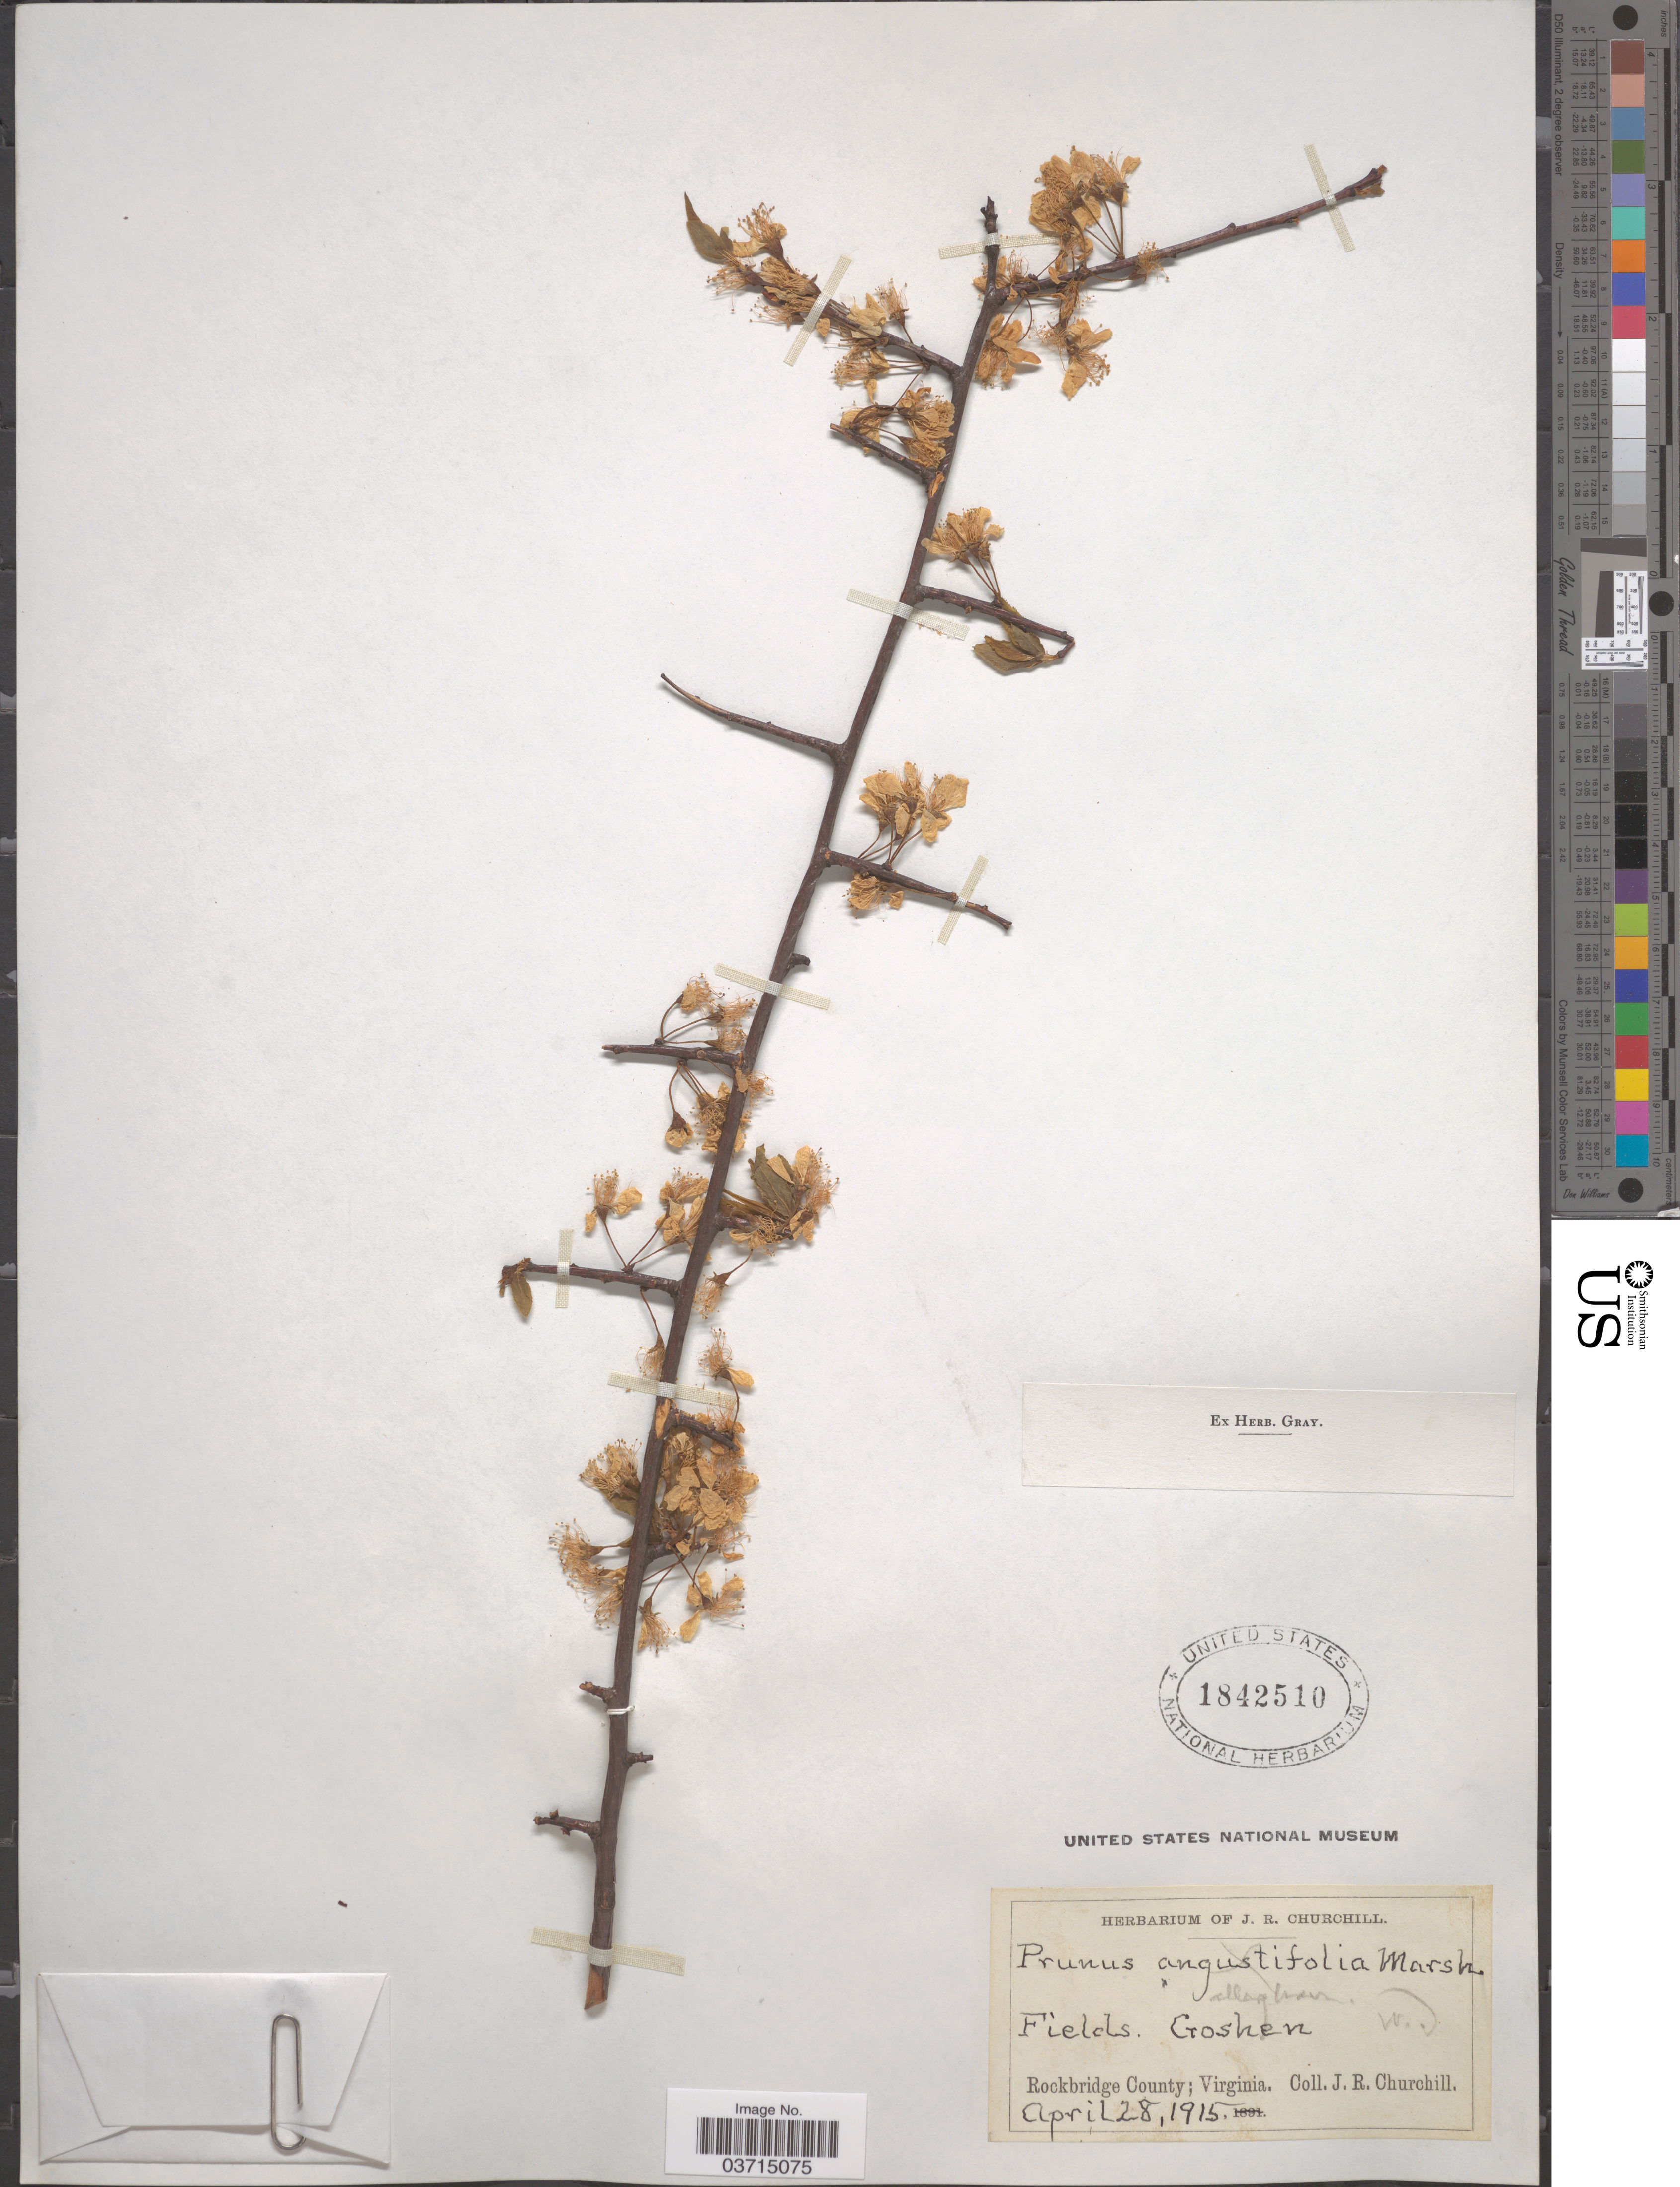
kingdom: Plantae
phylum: Tracheophyta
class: Magnoliopsida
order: Rosales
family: Rosaceae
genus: Prunus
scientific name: Prunus alleghaniensis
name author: Porter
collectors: J. Churchill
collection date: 1915-04-28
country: United States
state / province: Virginia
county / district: Rockbridge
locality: Goshen. Rockbridge County.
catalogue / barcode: US 1842510